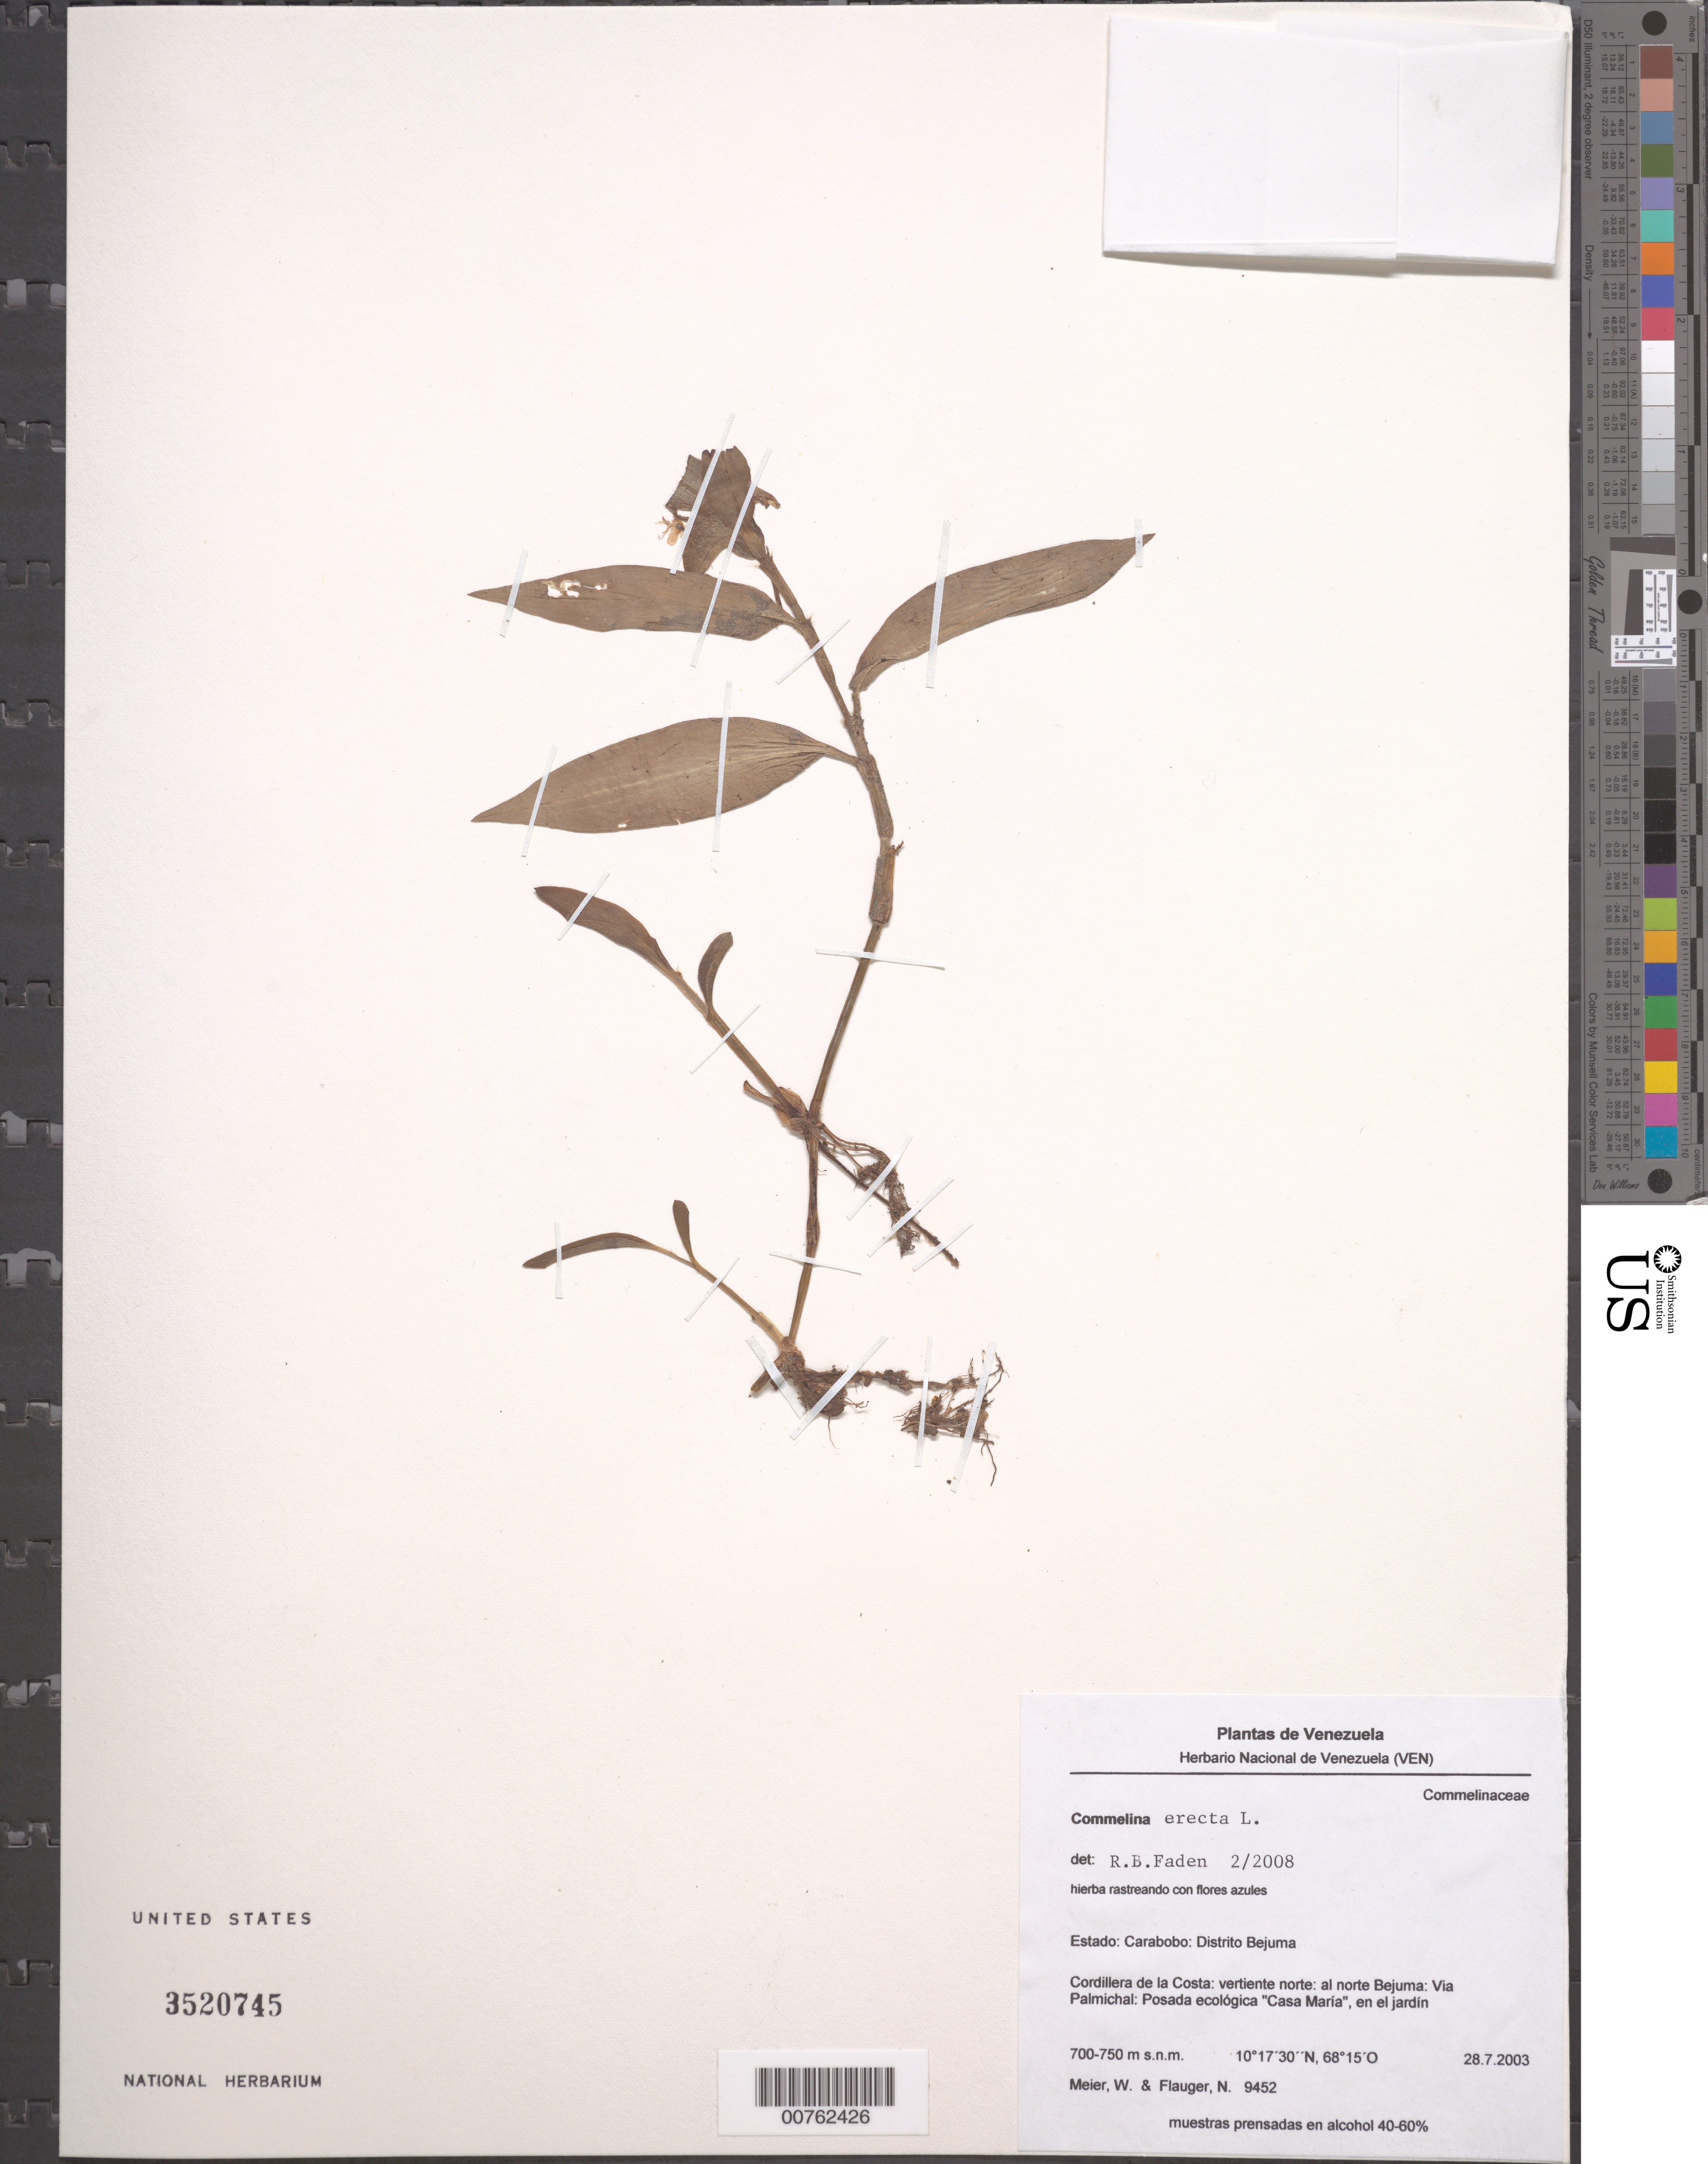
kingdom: Plantae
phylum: Tracheophyta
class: Liliopsida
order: Commelinales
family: Commelinaceae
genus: Commelina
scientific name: Commelina erecta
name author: L.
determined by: Faden, Robert B., (US), Smithsonian Institution - National Museum of Natural History (UNITED STATES)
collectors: W. Meier & N. Flauger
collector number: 9452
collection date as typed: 28 Jul 2003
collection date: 2003-07-28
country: Venezuela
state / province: Carabobo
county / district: Bejuma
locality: Cordillera de la Costa: vertiente norte: al norte Bejuma: Via Palmichal: Posada ecologoca "Casa Maria", en el jardin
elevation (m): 700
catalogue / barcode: US 3520745